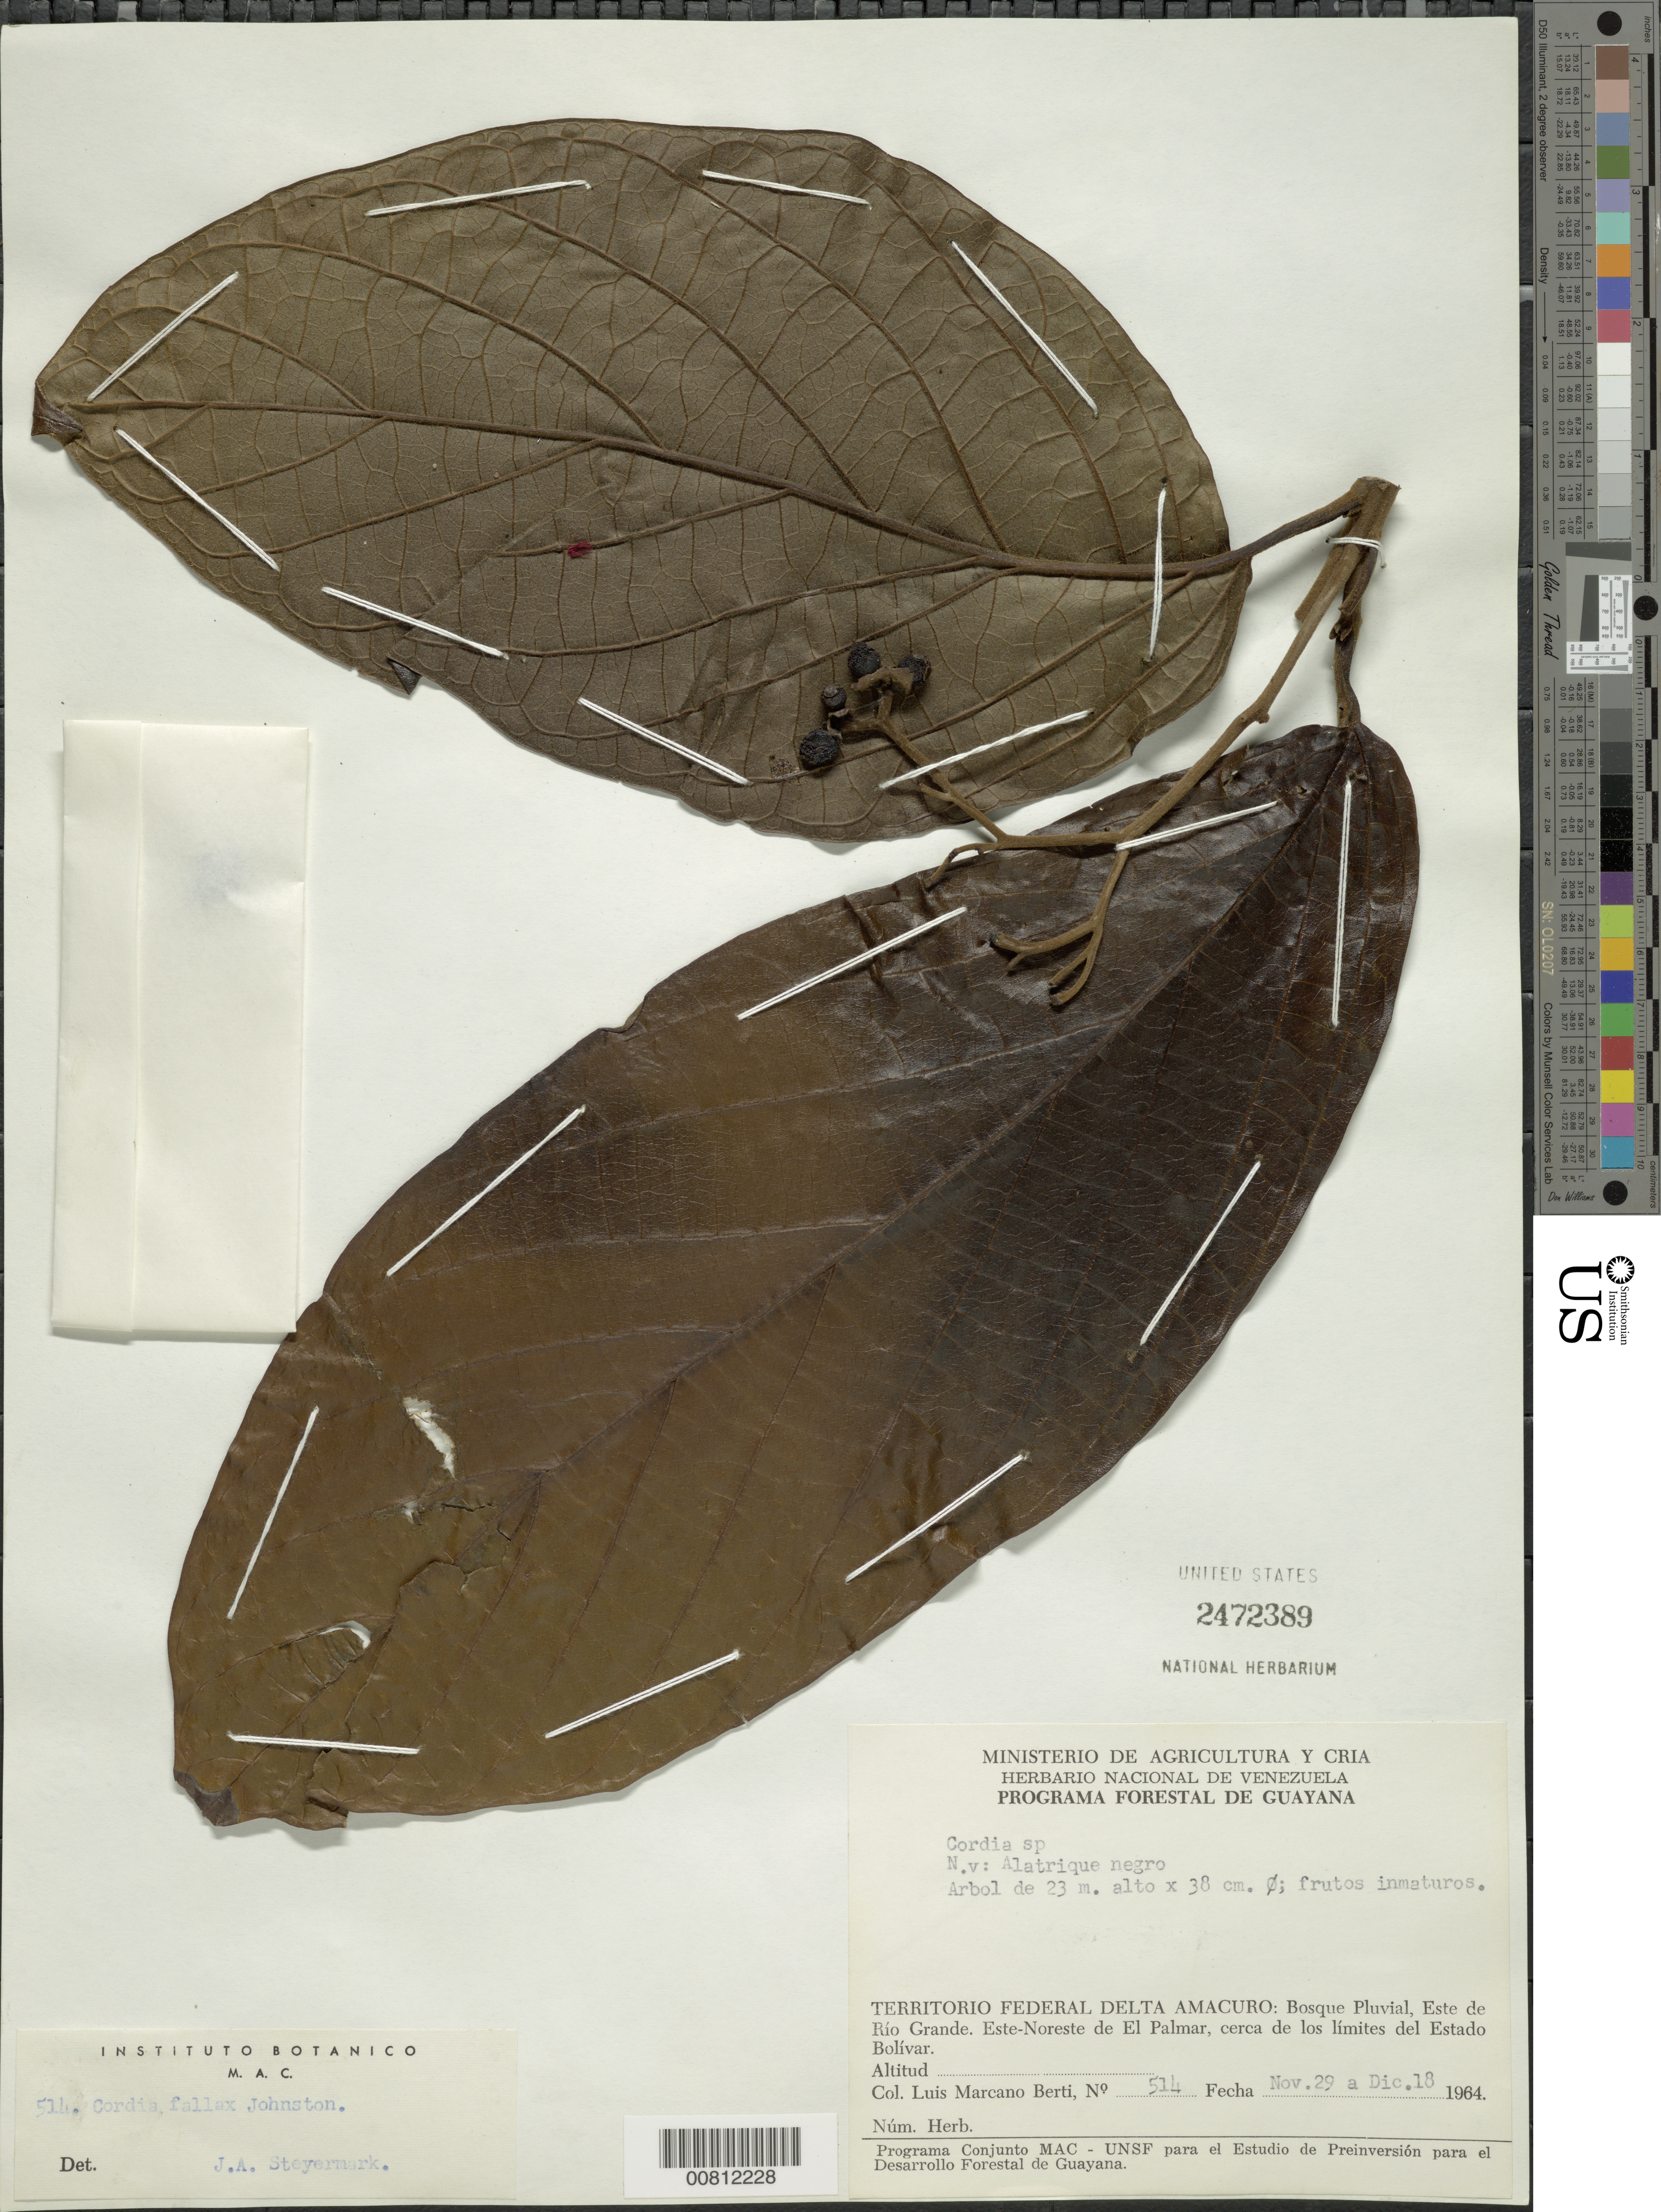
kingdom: Plantae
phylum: Tracheophyta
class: Magnoliopsida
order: Boraginales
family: Cordiaceae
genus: Cordia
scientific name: Cordia fallax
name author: I.M. Johnst.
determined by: Steyermark, Julian A., (VEN)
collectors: L. Marcano-Berti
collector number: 514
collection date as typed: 29-Nov-64 to 18-Dec-64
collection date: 1964-11-29/1964-12-18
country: Venezuela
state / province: Delta Amacuro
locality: Este de Río Grande, ENE de El Palmar, cerca de los limites del Estado Bolívar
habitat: Bosque pluvial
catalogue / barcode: US 2472389